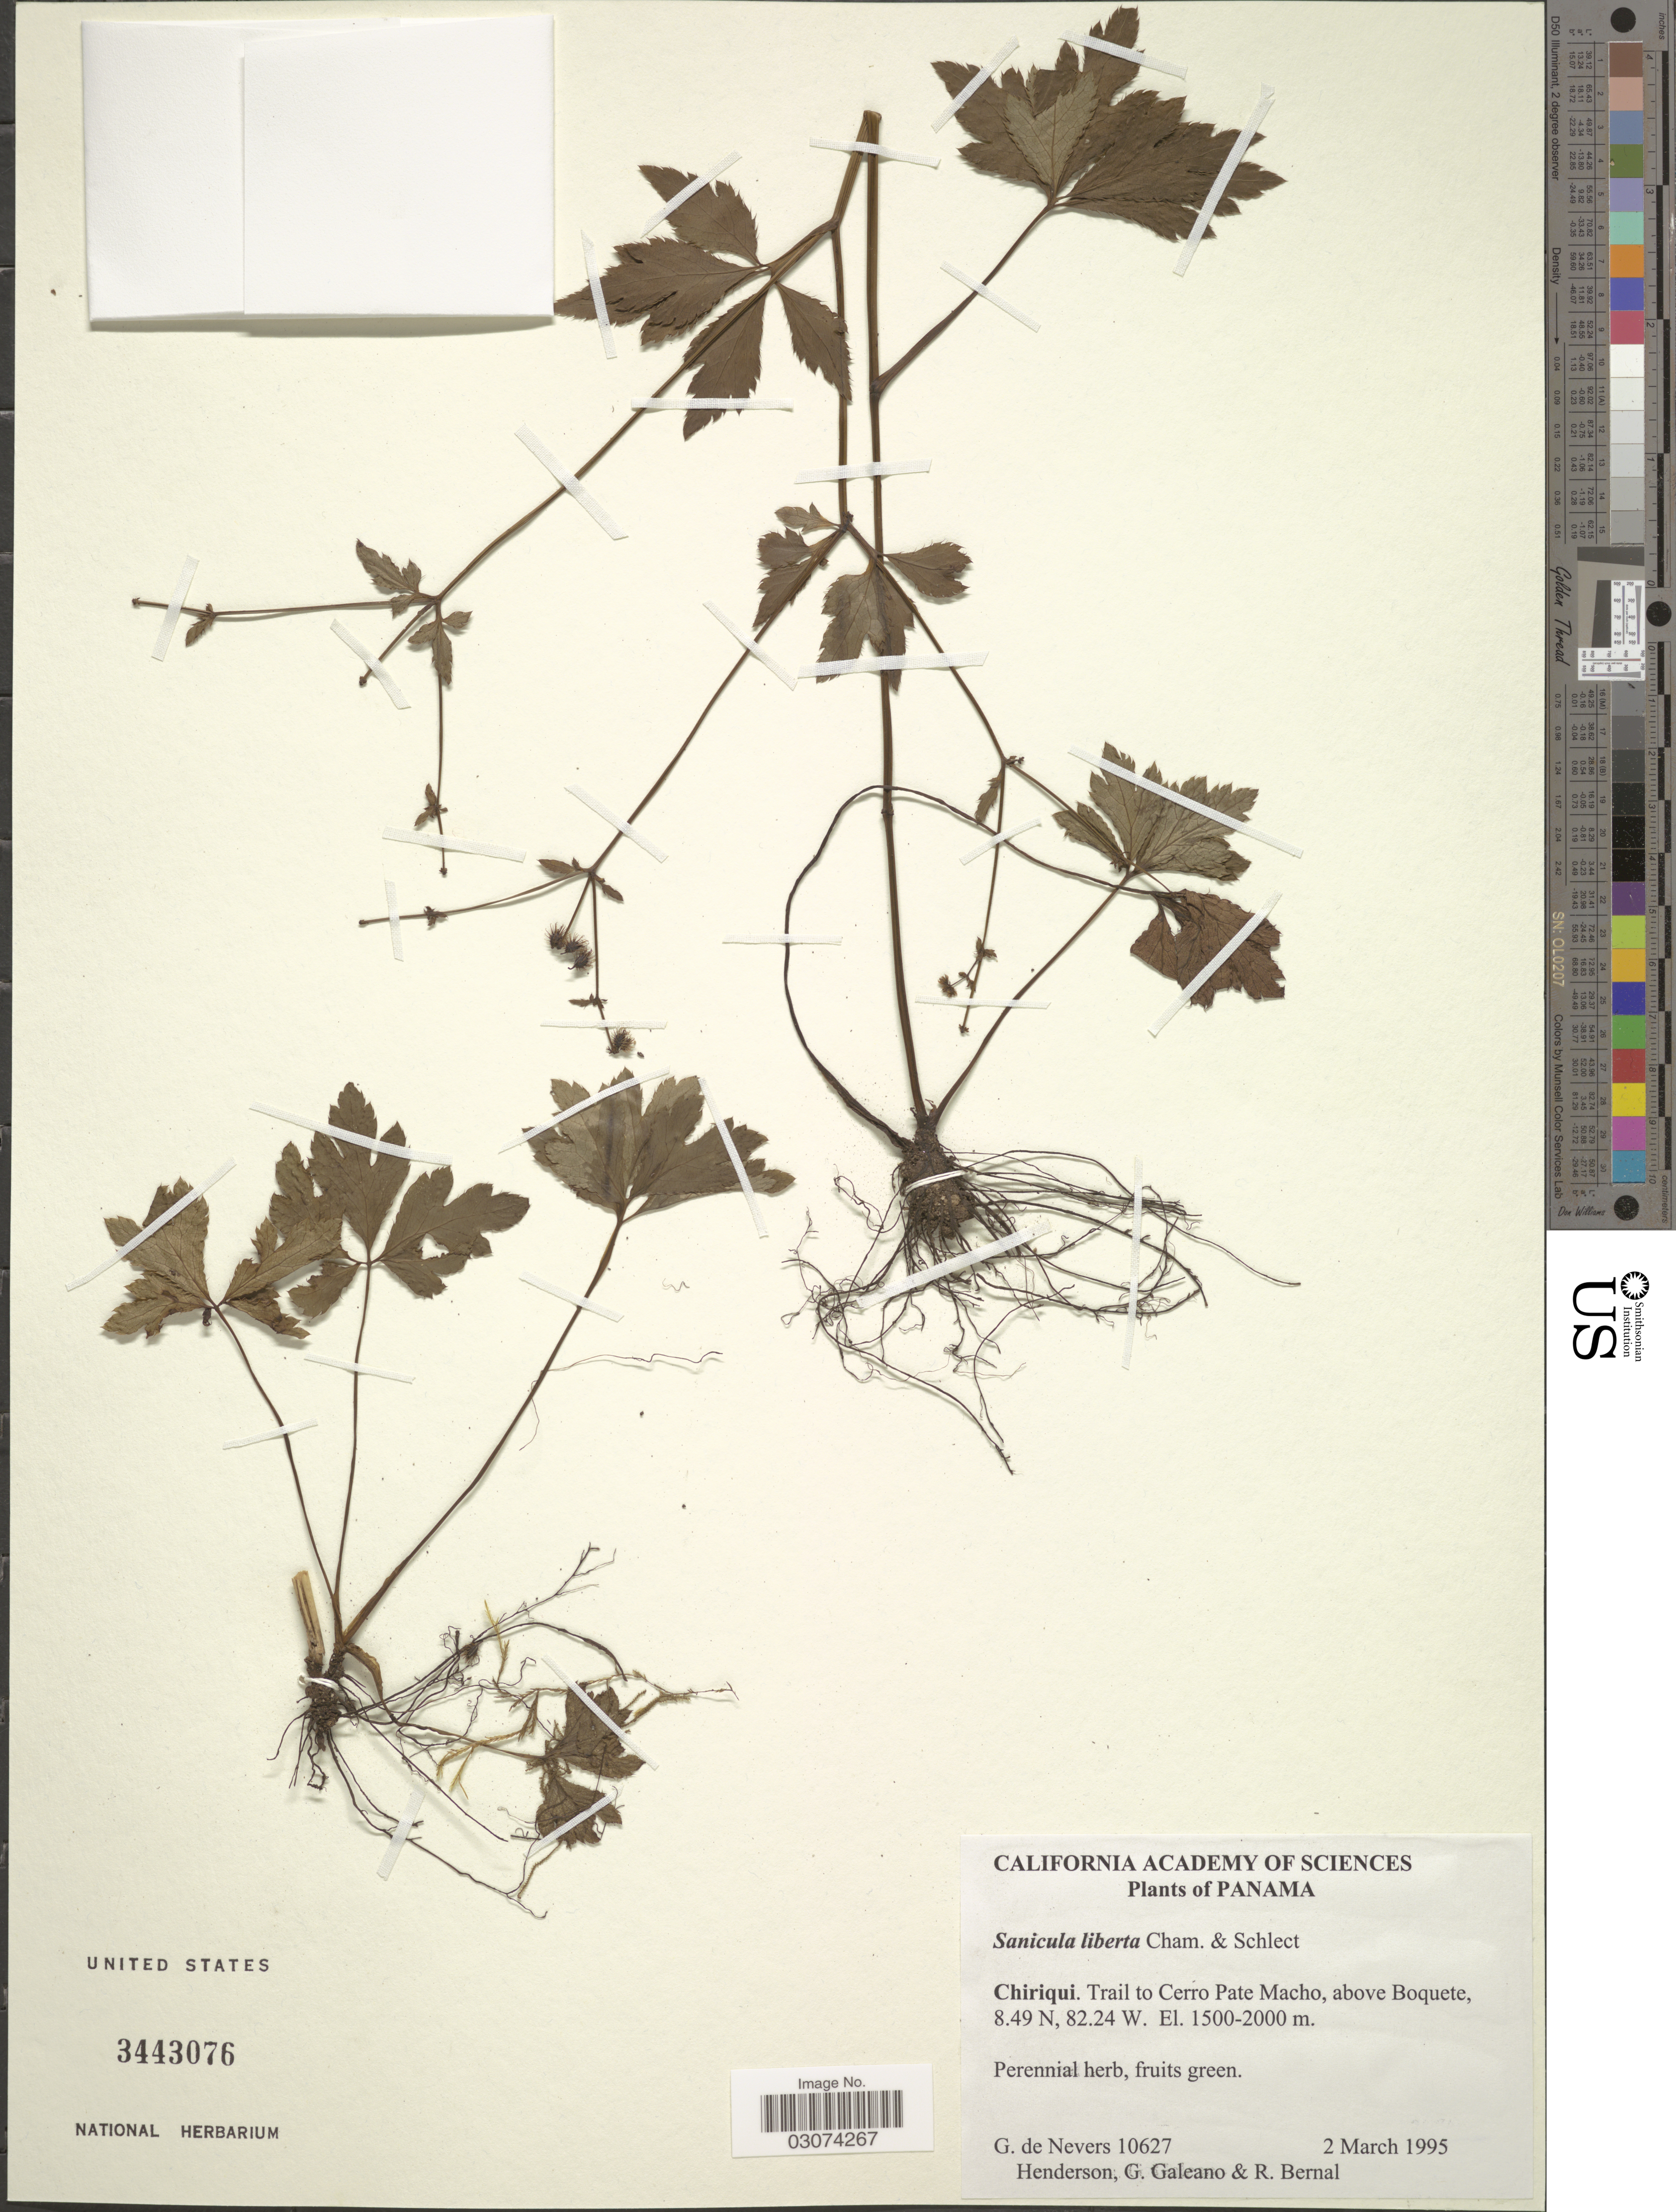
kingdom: Plantae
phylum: Tracheophyta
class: Magnoliopsida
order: Apiales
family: Apiaceae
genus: Sanicula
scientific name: Sanicula liberta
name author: Cham. & Schltdl.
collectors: G. Nevers, H. Galeano & R. Bernal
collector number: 10627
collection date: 1995-03-02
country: Panama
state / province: Chiriqui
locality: Trail to Cerro Pate Macho, above Boquete.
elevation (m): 1500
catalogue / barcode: US 3443076